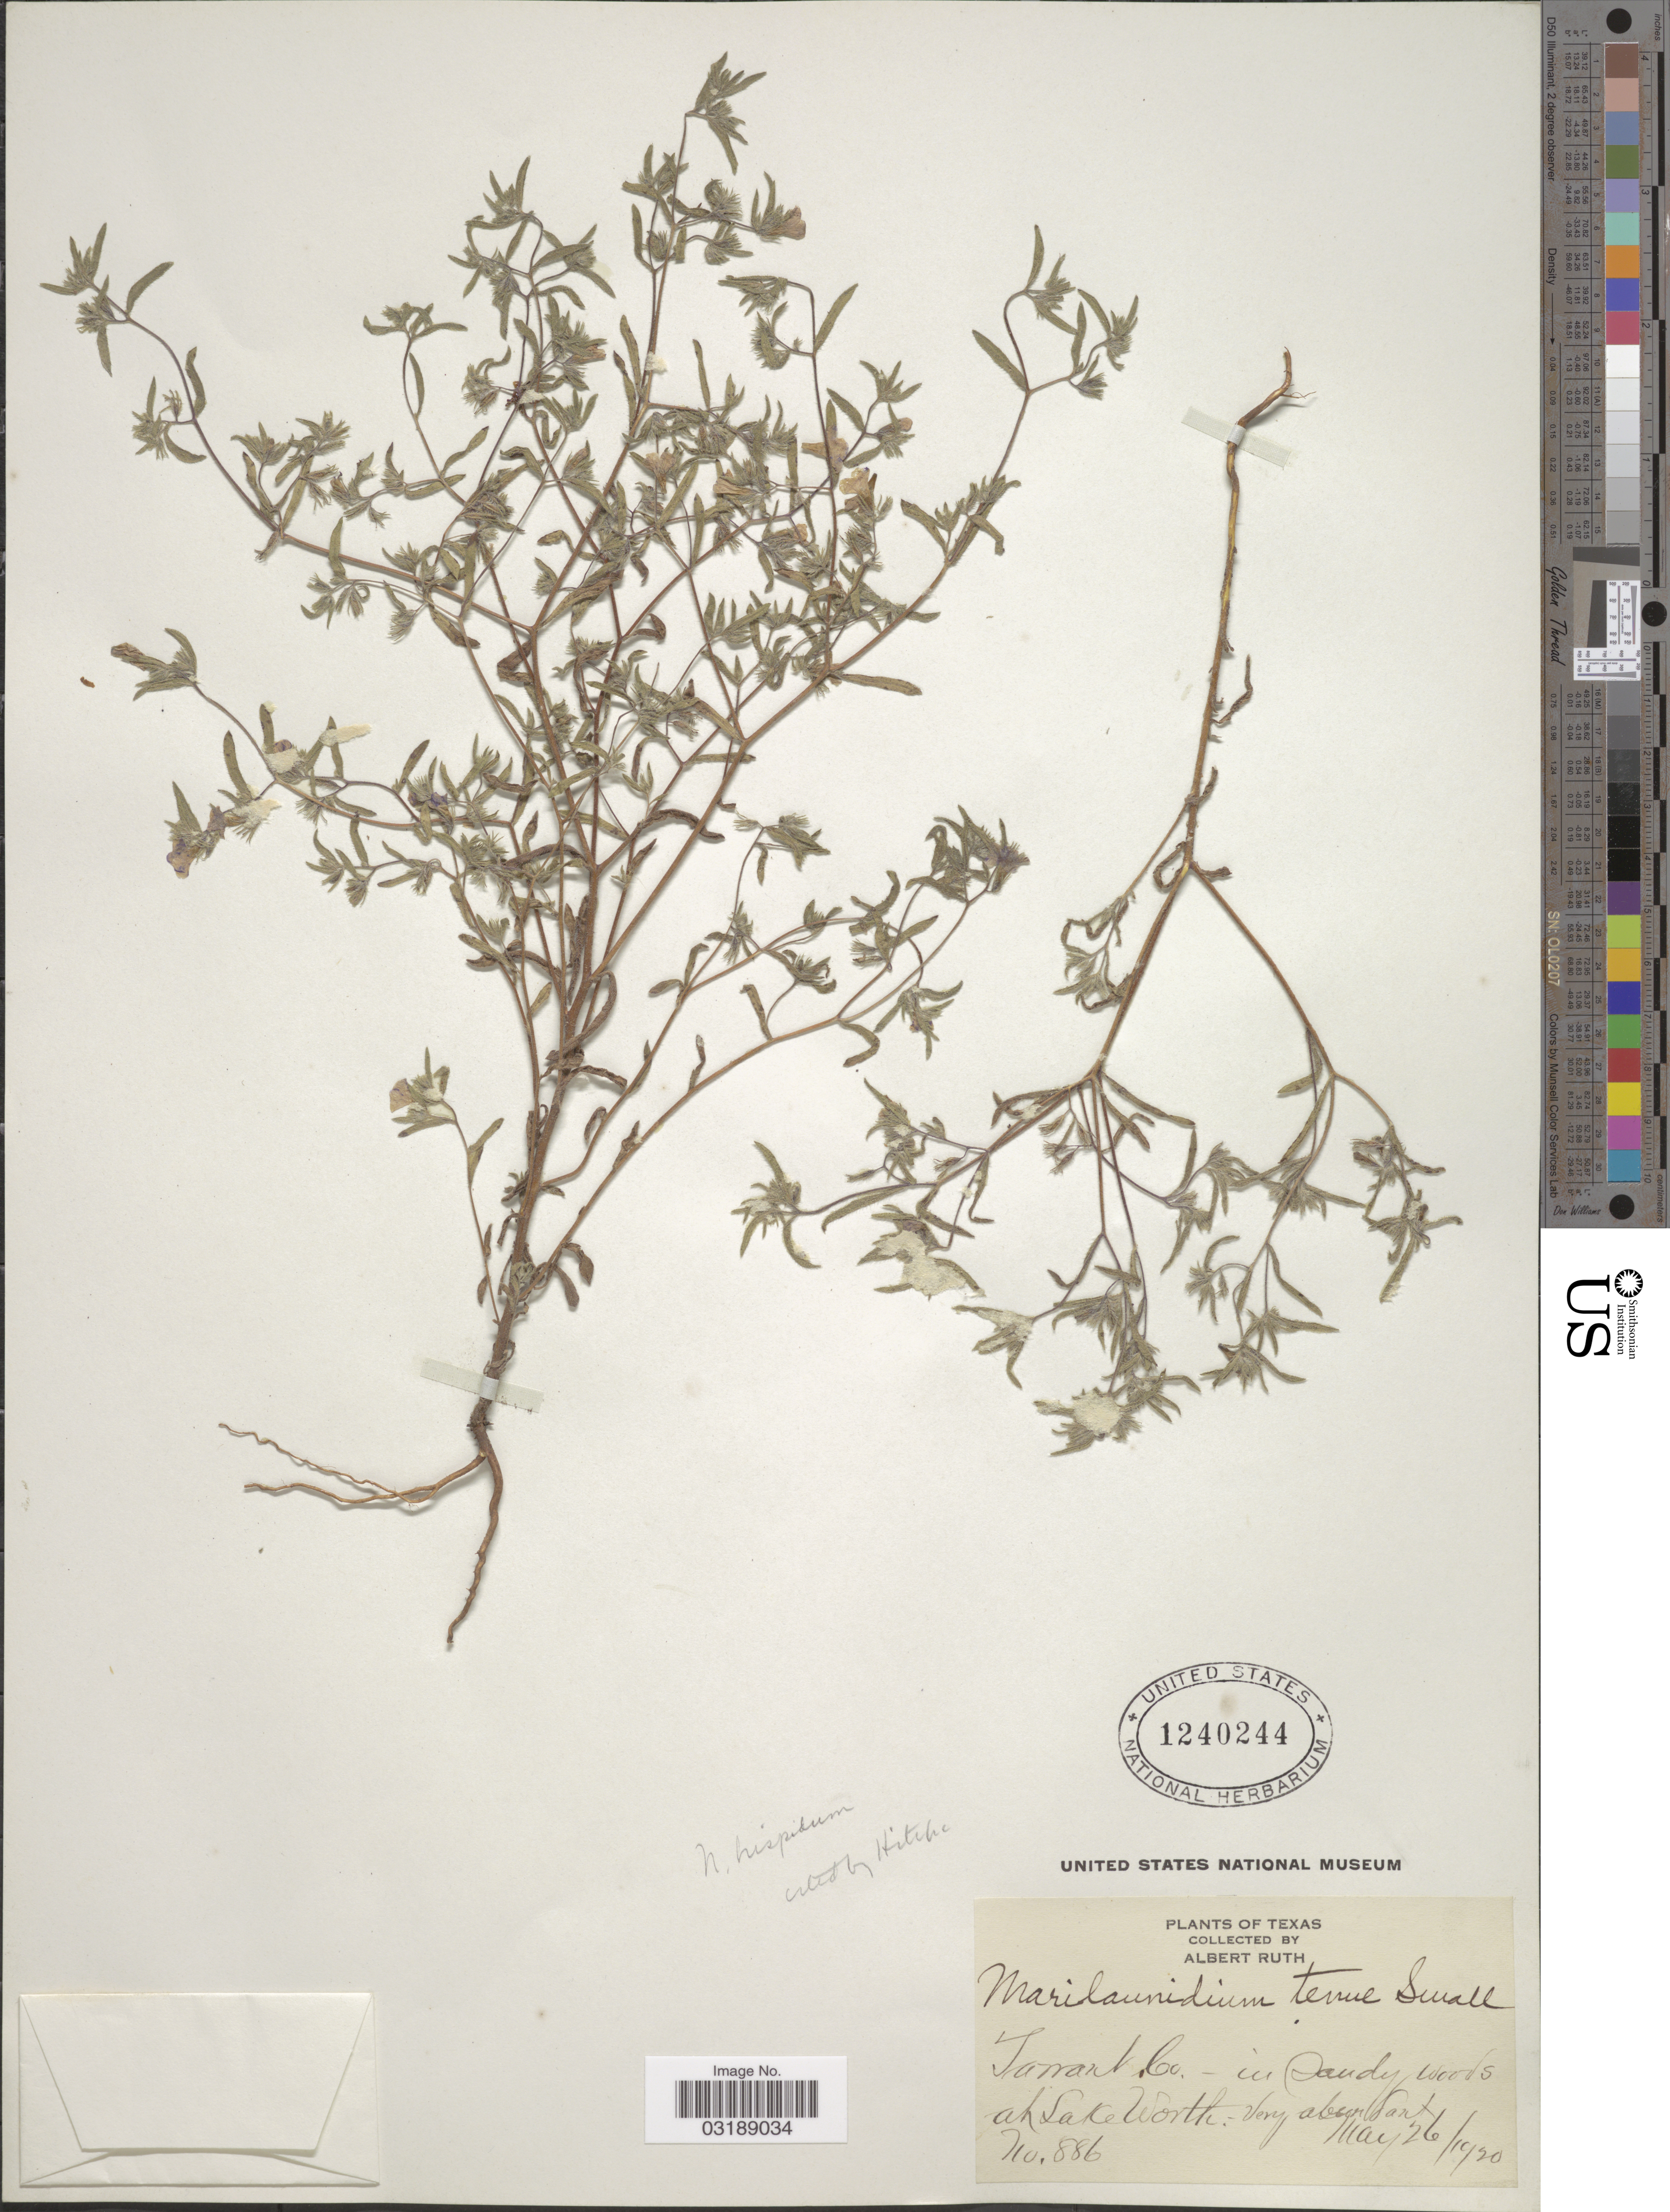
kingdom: Plantae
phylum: Tracheophyta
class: Magnoliopsida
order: Boraginales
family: Namaceae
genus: Nama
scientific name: Nama hispida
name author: A. Gray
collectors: A. Ruth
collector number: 886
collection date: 1920-05-26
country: United States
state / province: Texas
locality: Tarrant Co. - in sandy woods at Lake Worth.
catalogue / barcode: US 1240244